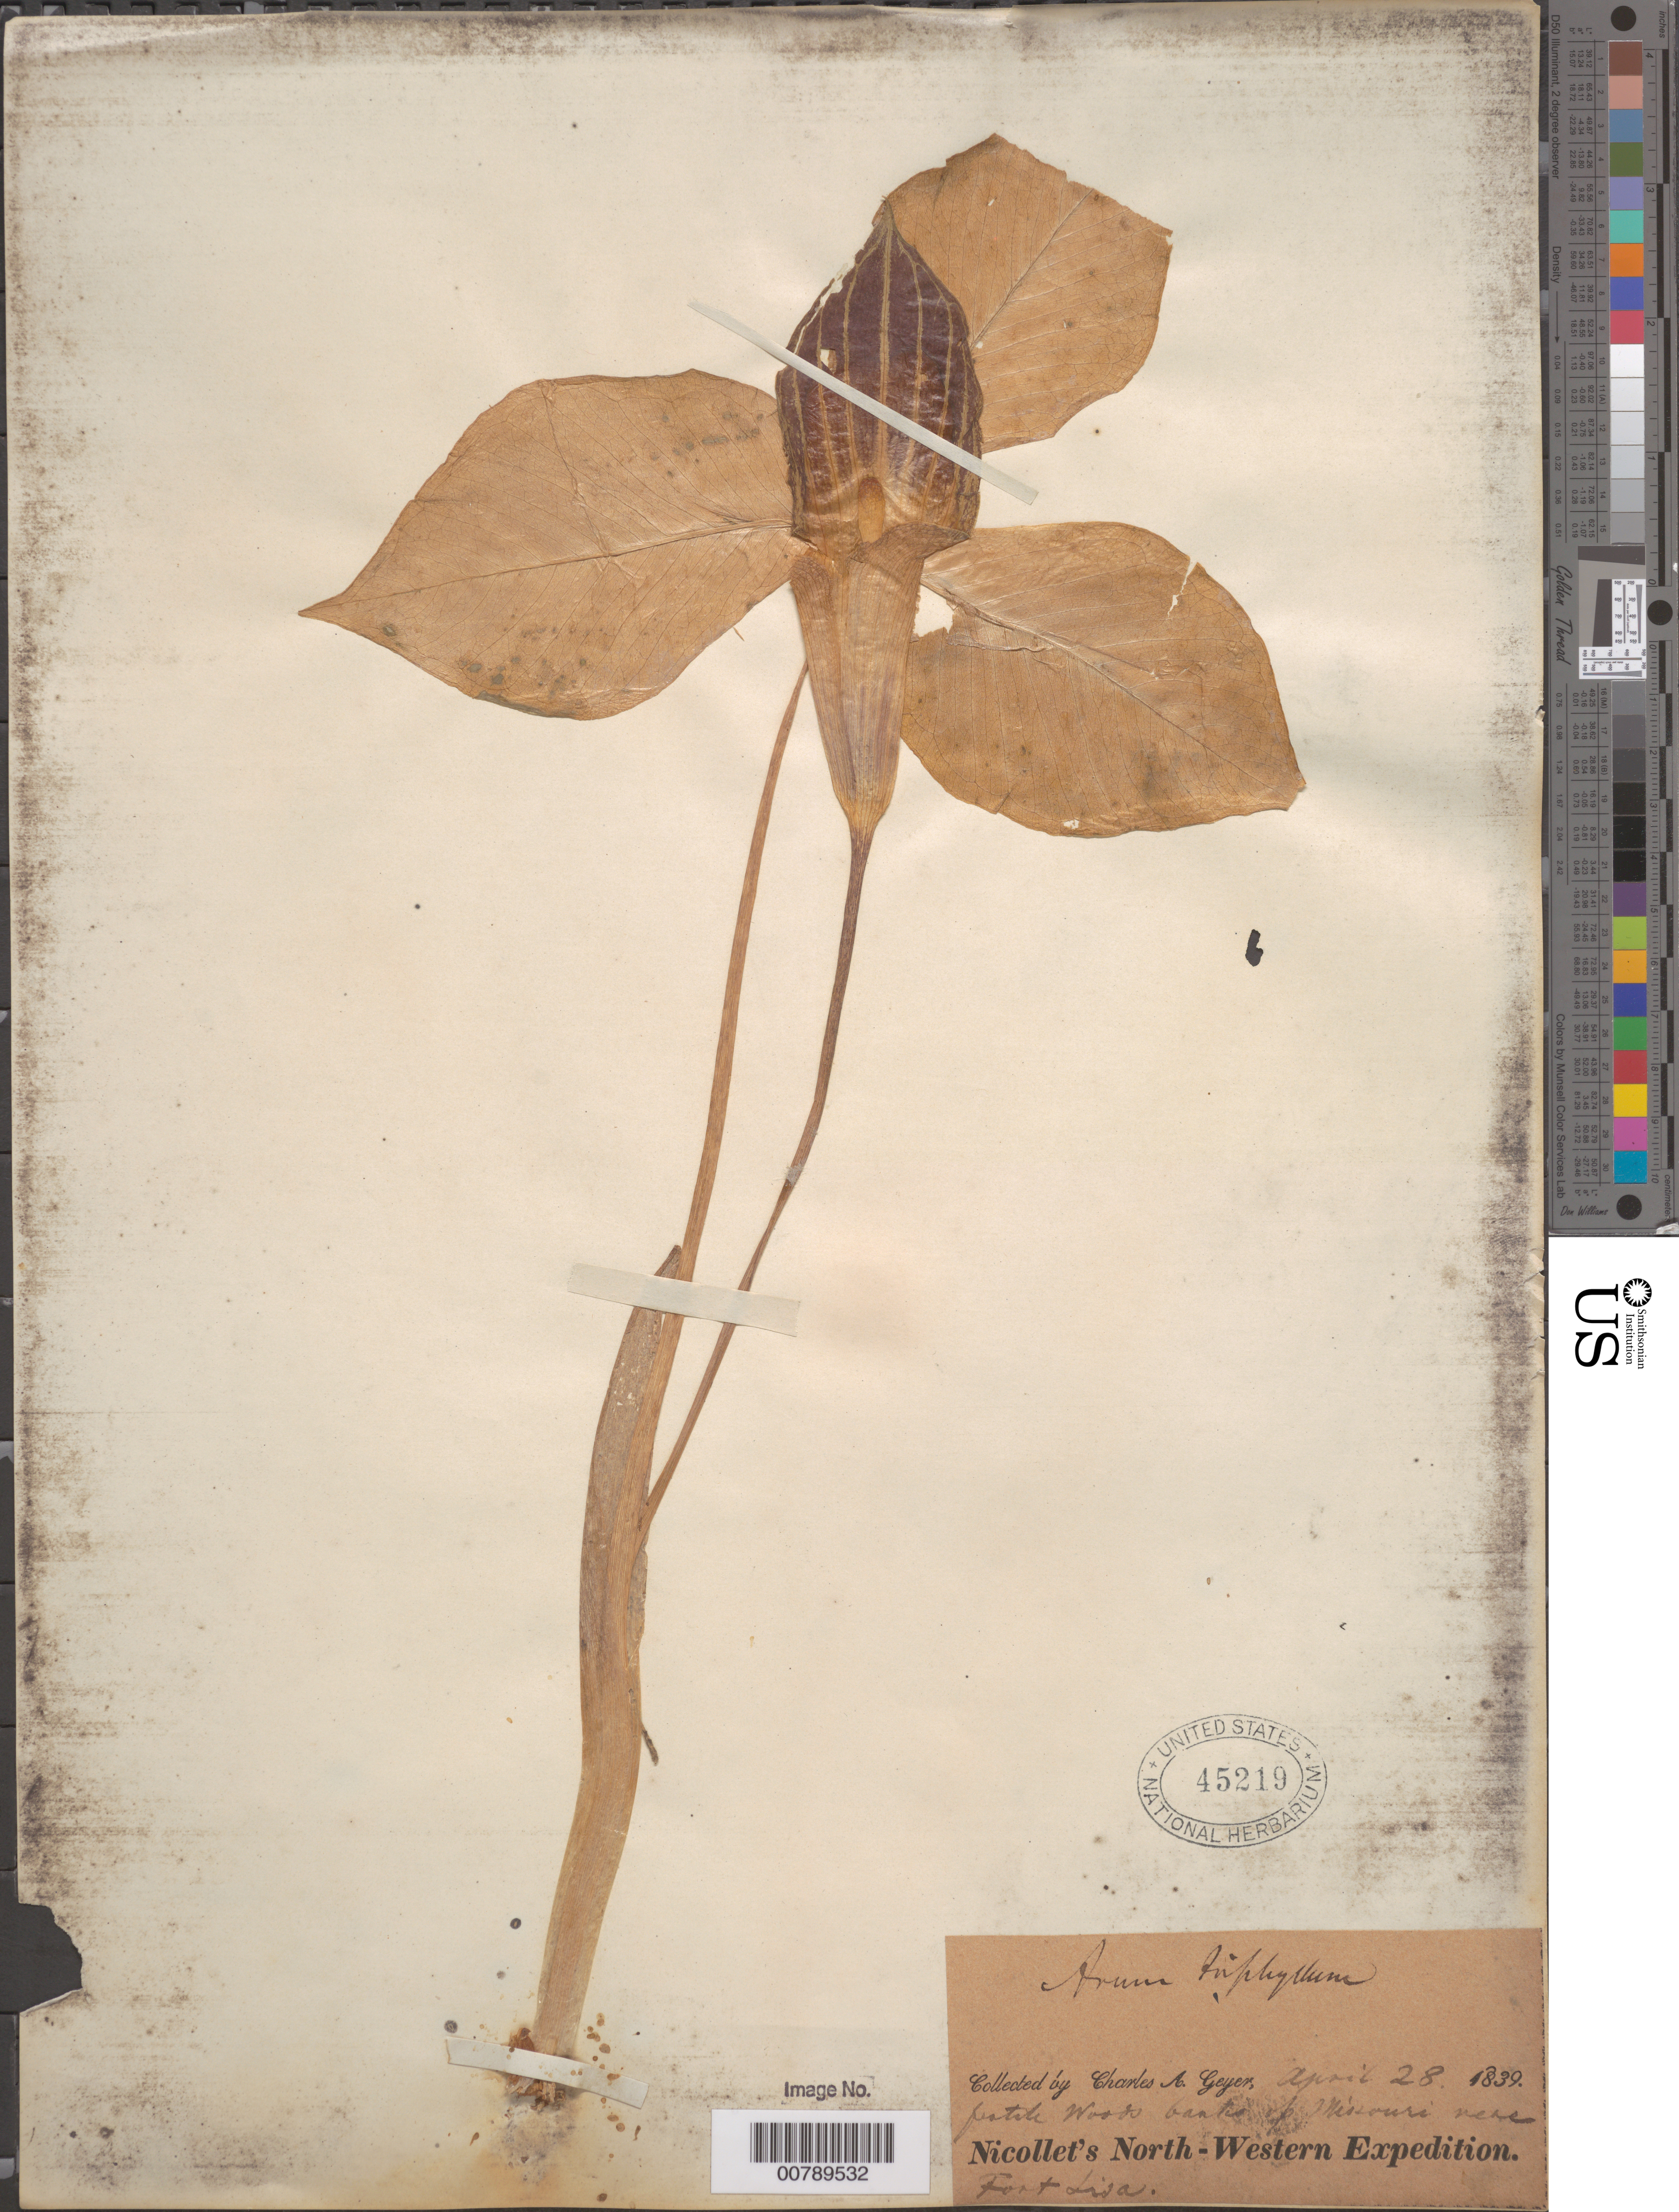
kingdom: Plantae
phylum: Tracheophyta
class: Liliopsida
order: Alismatales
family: Araceae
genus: Arisaema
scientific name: Arisaema triphyllum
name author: (L.) Schott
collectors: C. A. Geyer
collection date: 1839-04-28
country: United States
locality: Banks of Missouri near Fort Lisa.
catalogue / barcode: US 45219